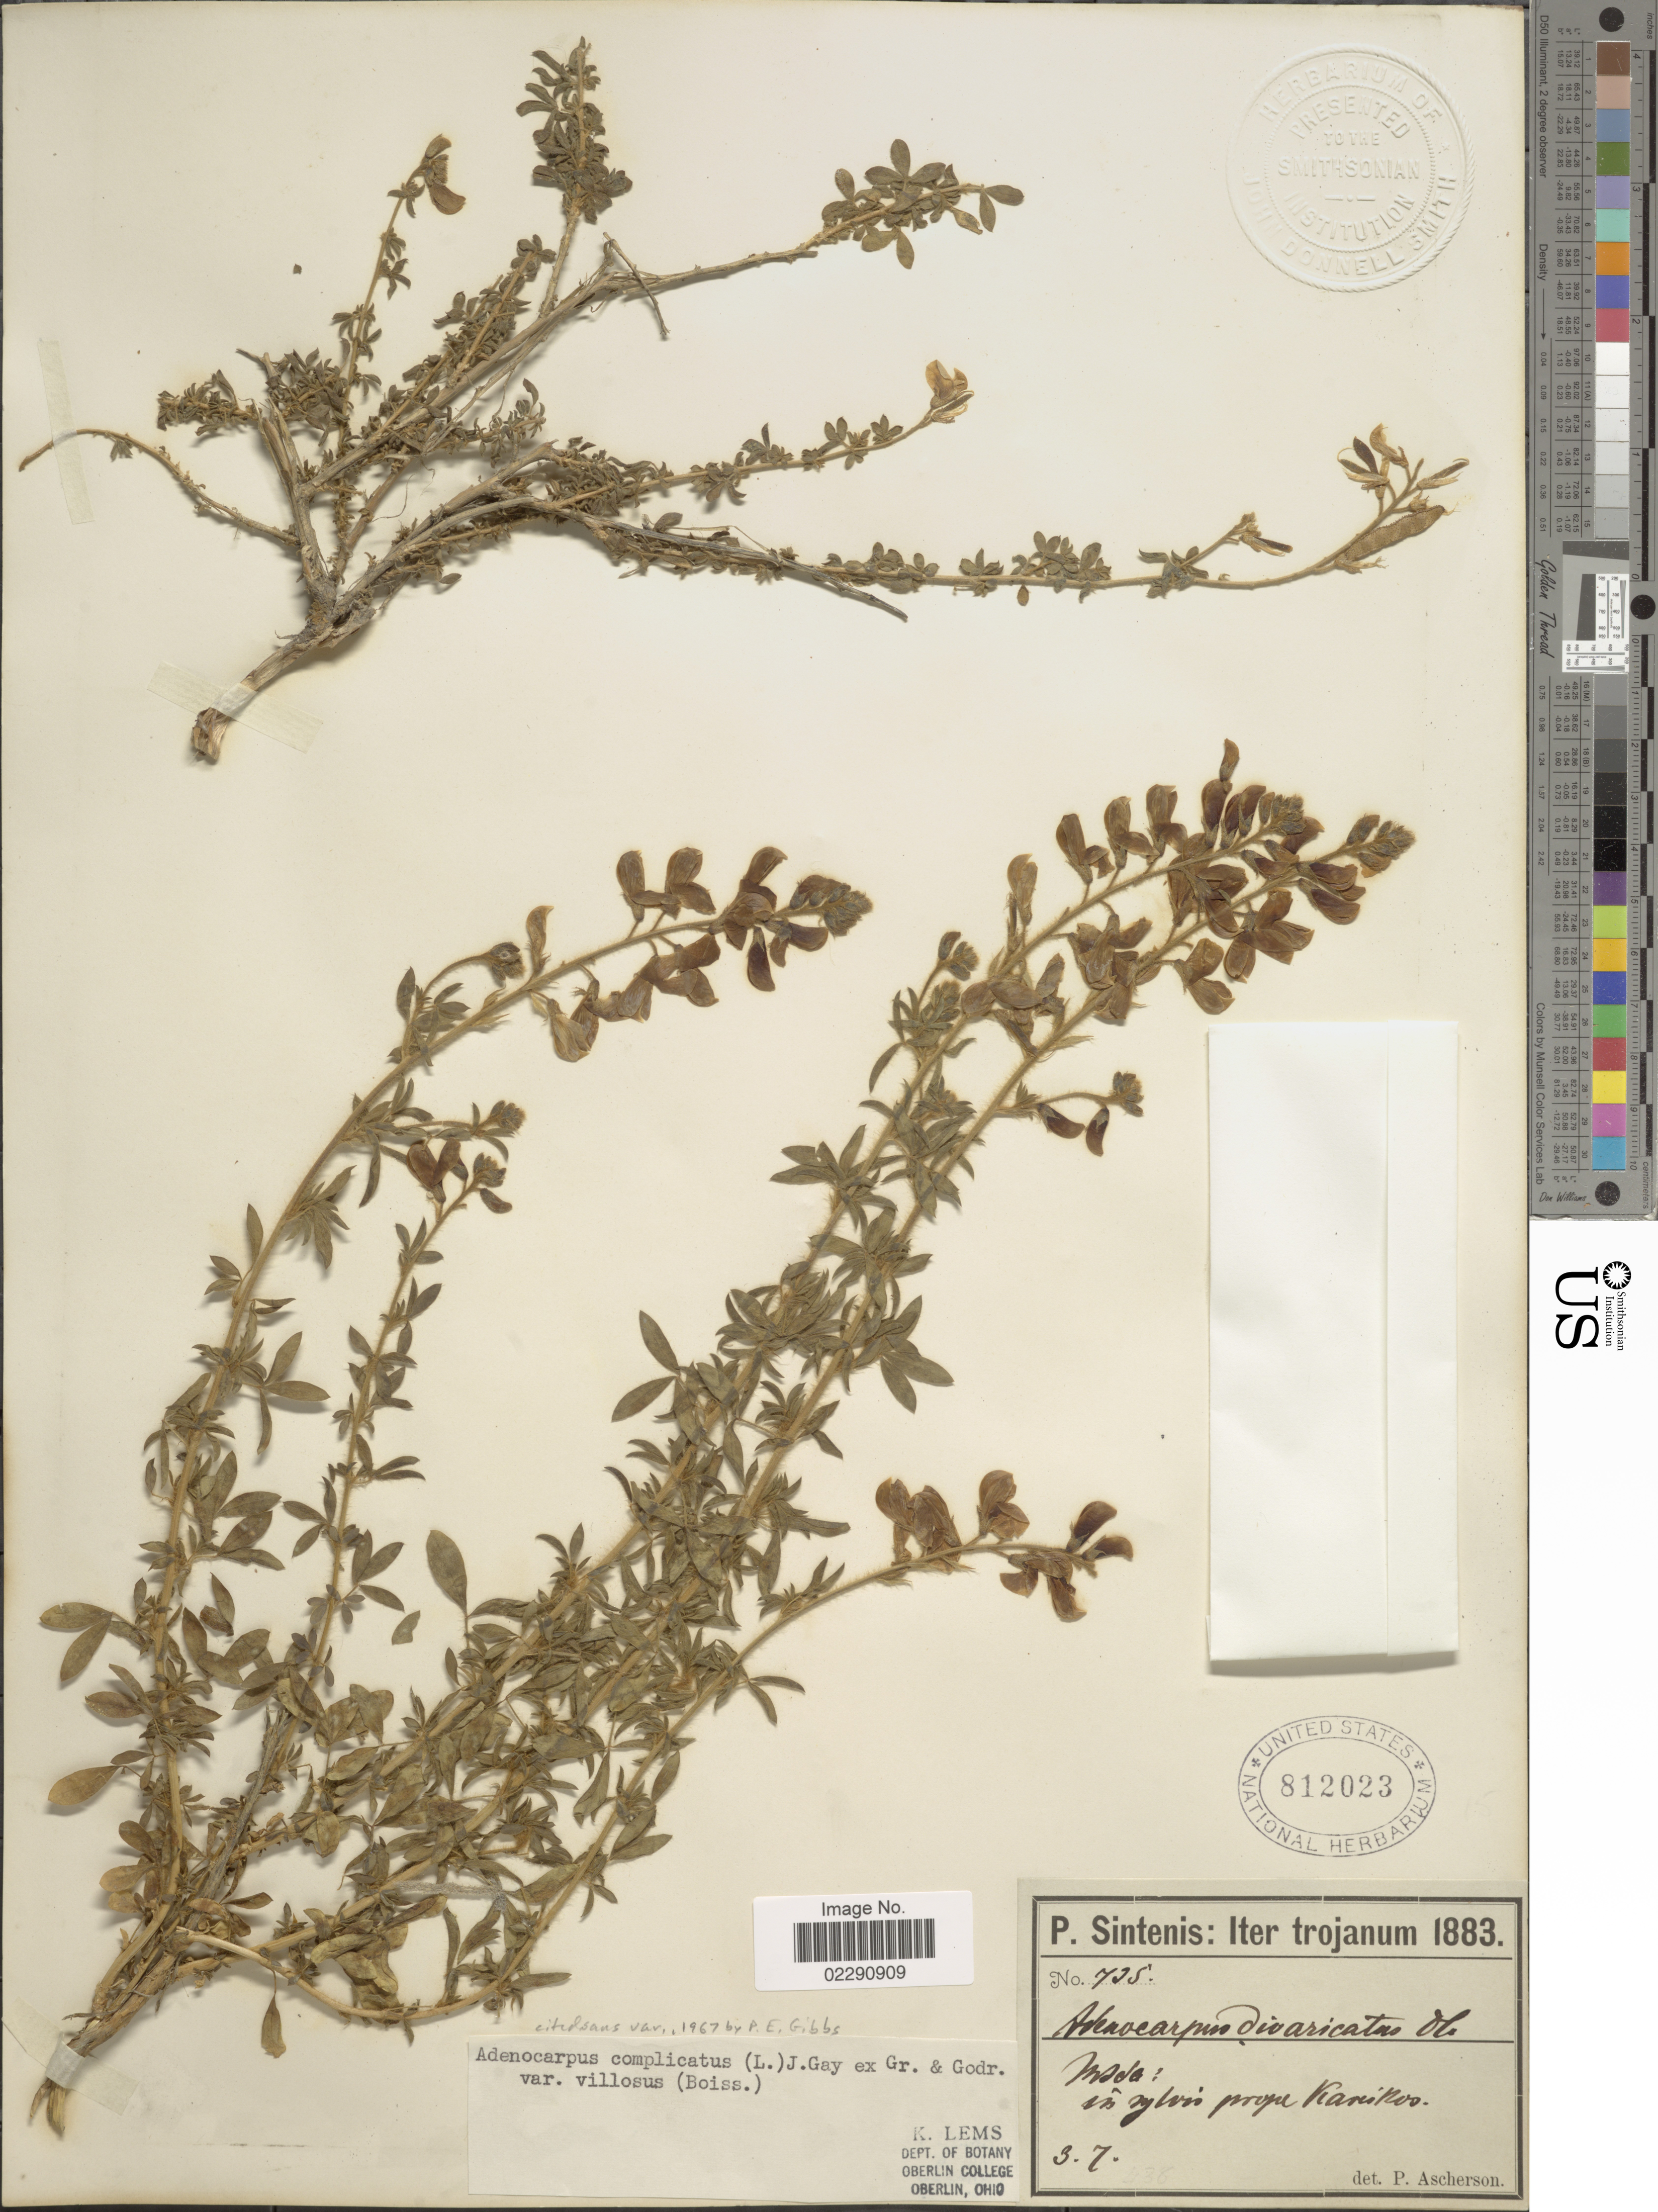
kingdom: Plantae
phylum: Tracheophyta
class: Magnoliopsida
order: Fabales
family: Fabaceae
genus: Adenocarpus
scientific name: Adenocarpus complicatus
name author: J. Gay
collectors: P. Sintenis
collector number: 735*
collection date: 1883-07-03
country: Turkey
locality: Trojanum M. Ida prope Karikos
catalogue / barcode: US 812023